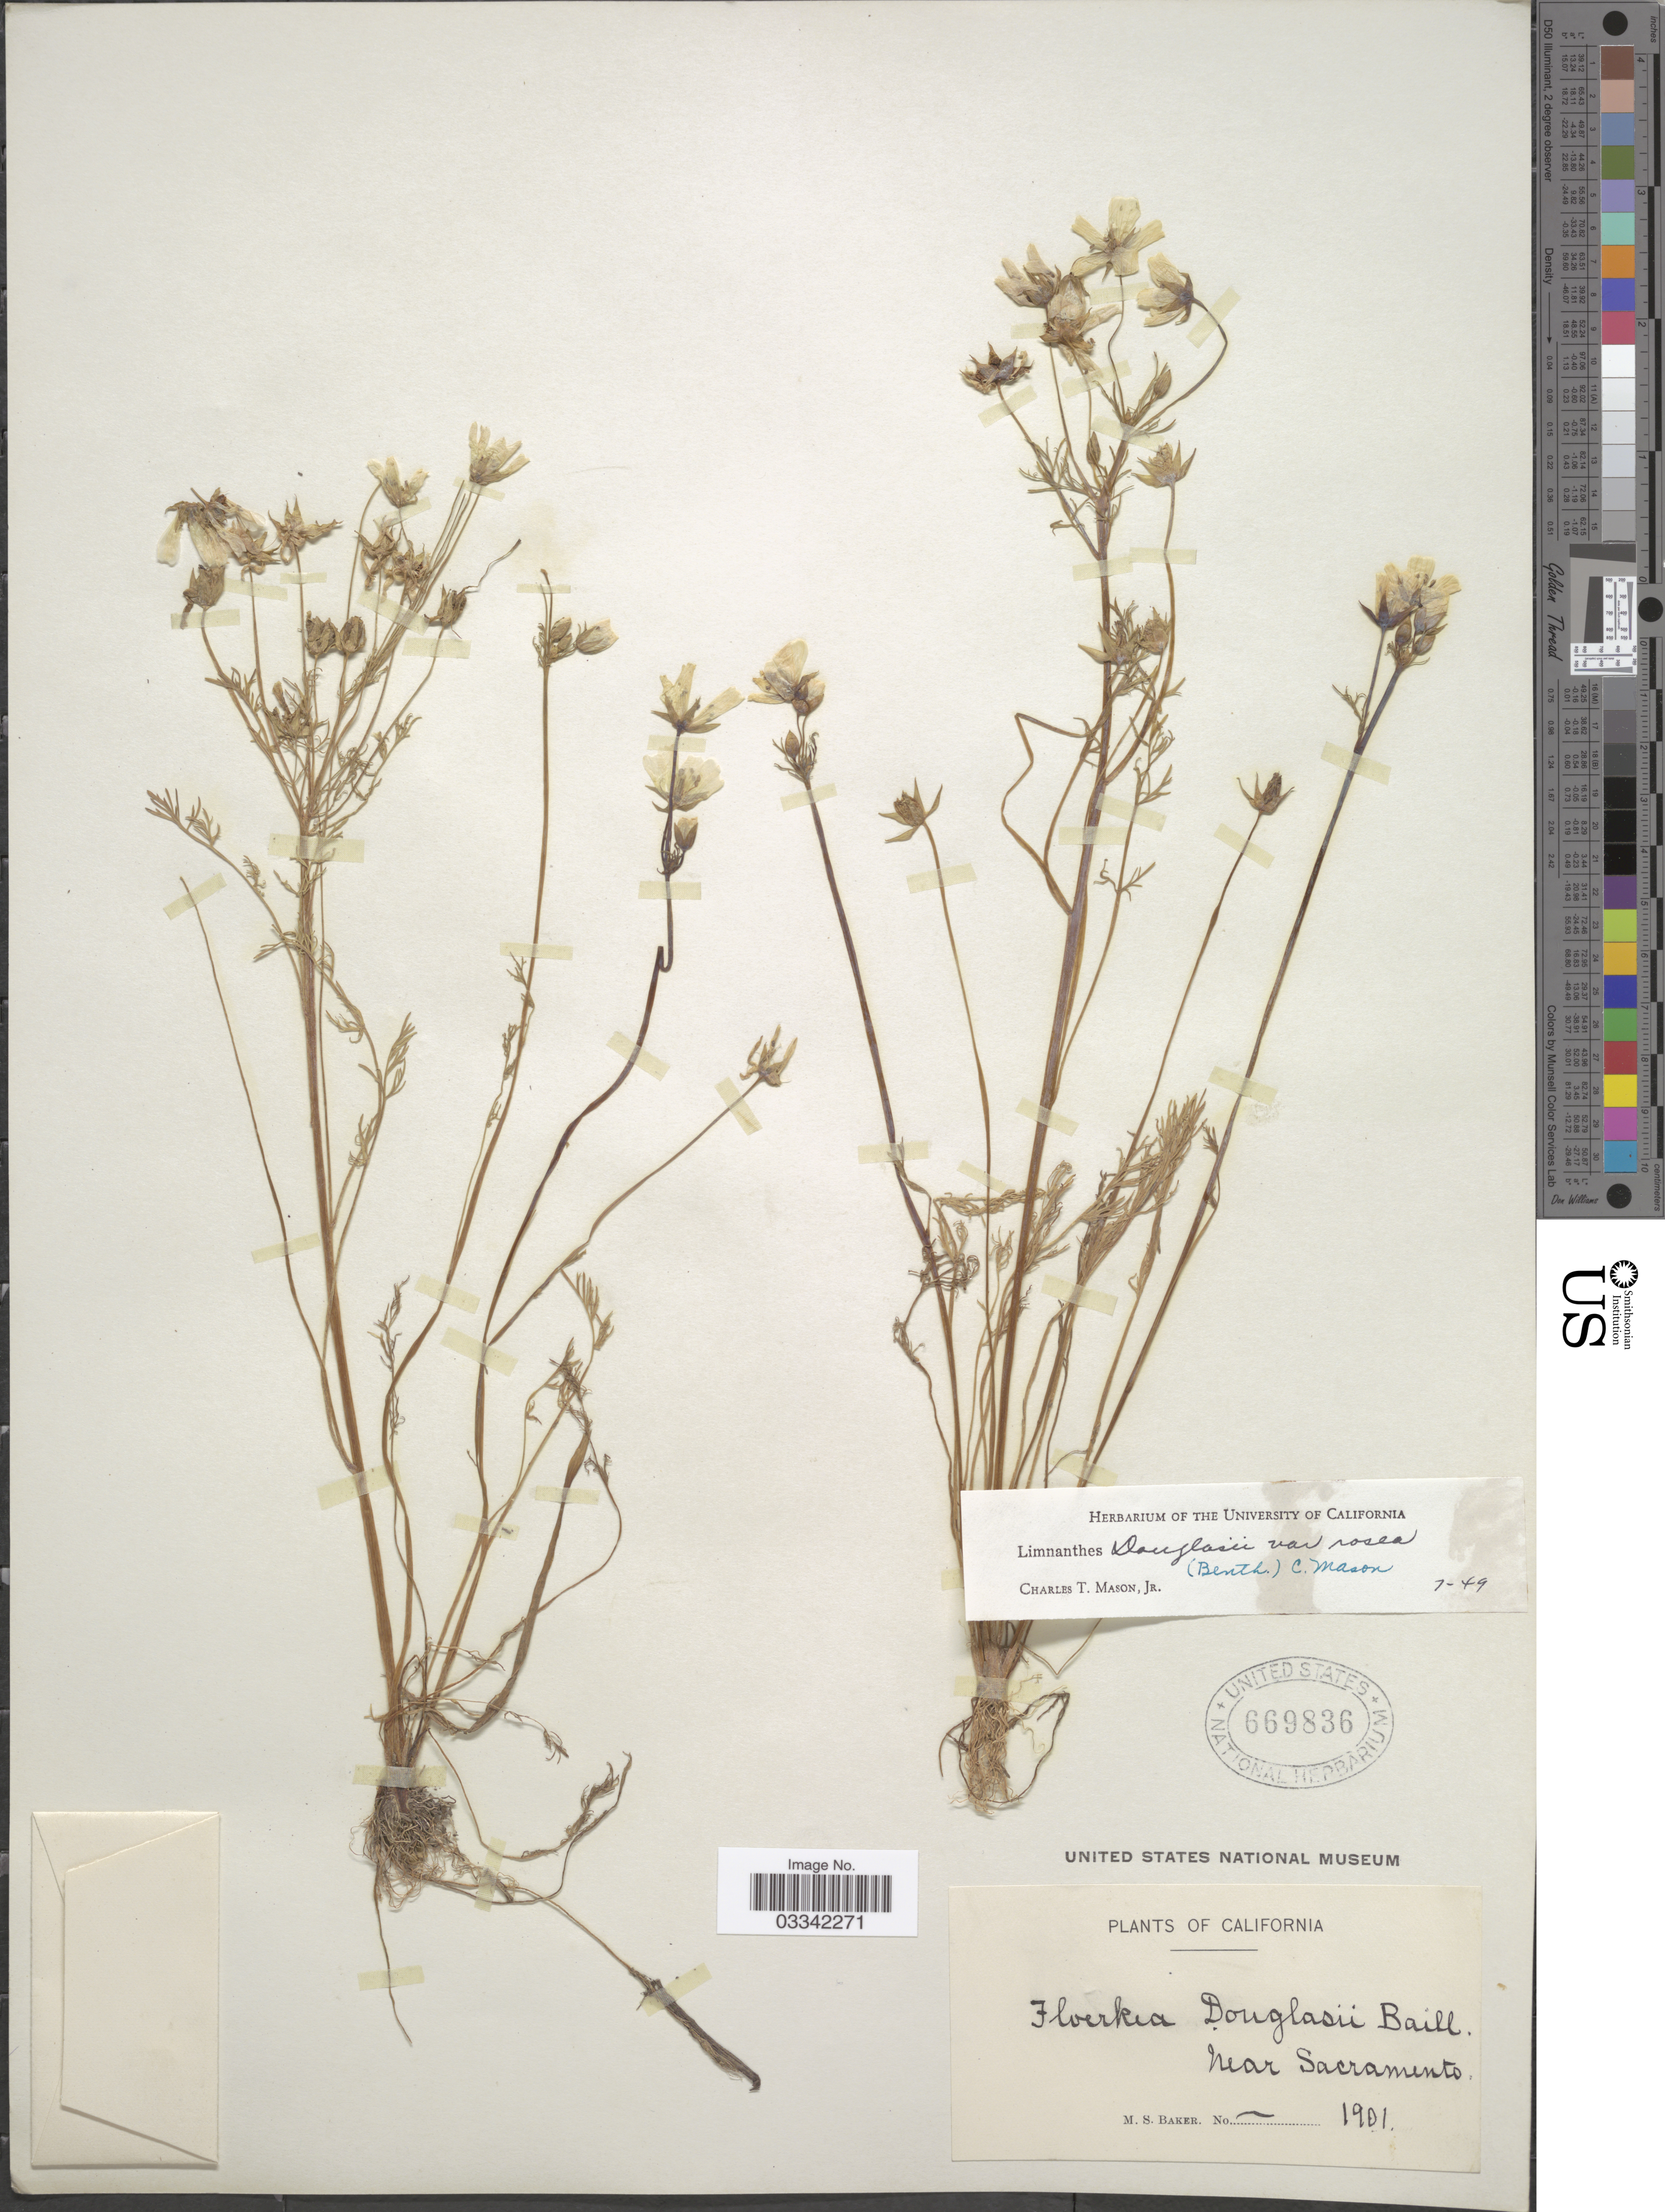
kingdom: Plantae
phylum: Tracheophyta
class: Magnoliopsida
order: Brassicales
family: Limnanthaceae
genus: Limnanthes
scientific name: Limnanthes douglasii var. rosea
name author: (Hartw. ex Benth.) Mason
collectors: M. S. Baker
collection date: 1901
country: United States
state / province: California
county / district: Sacramento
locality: Near Sacramento.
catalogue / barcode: US 669836